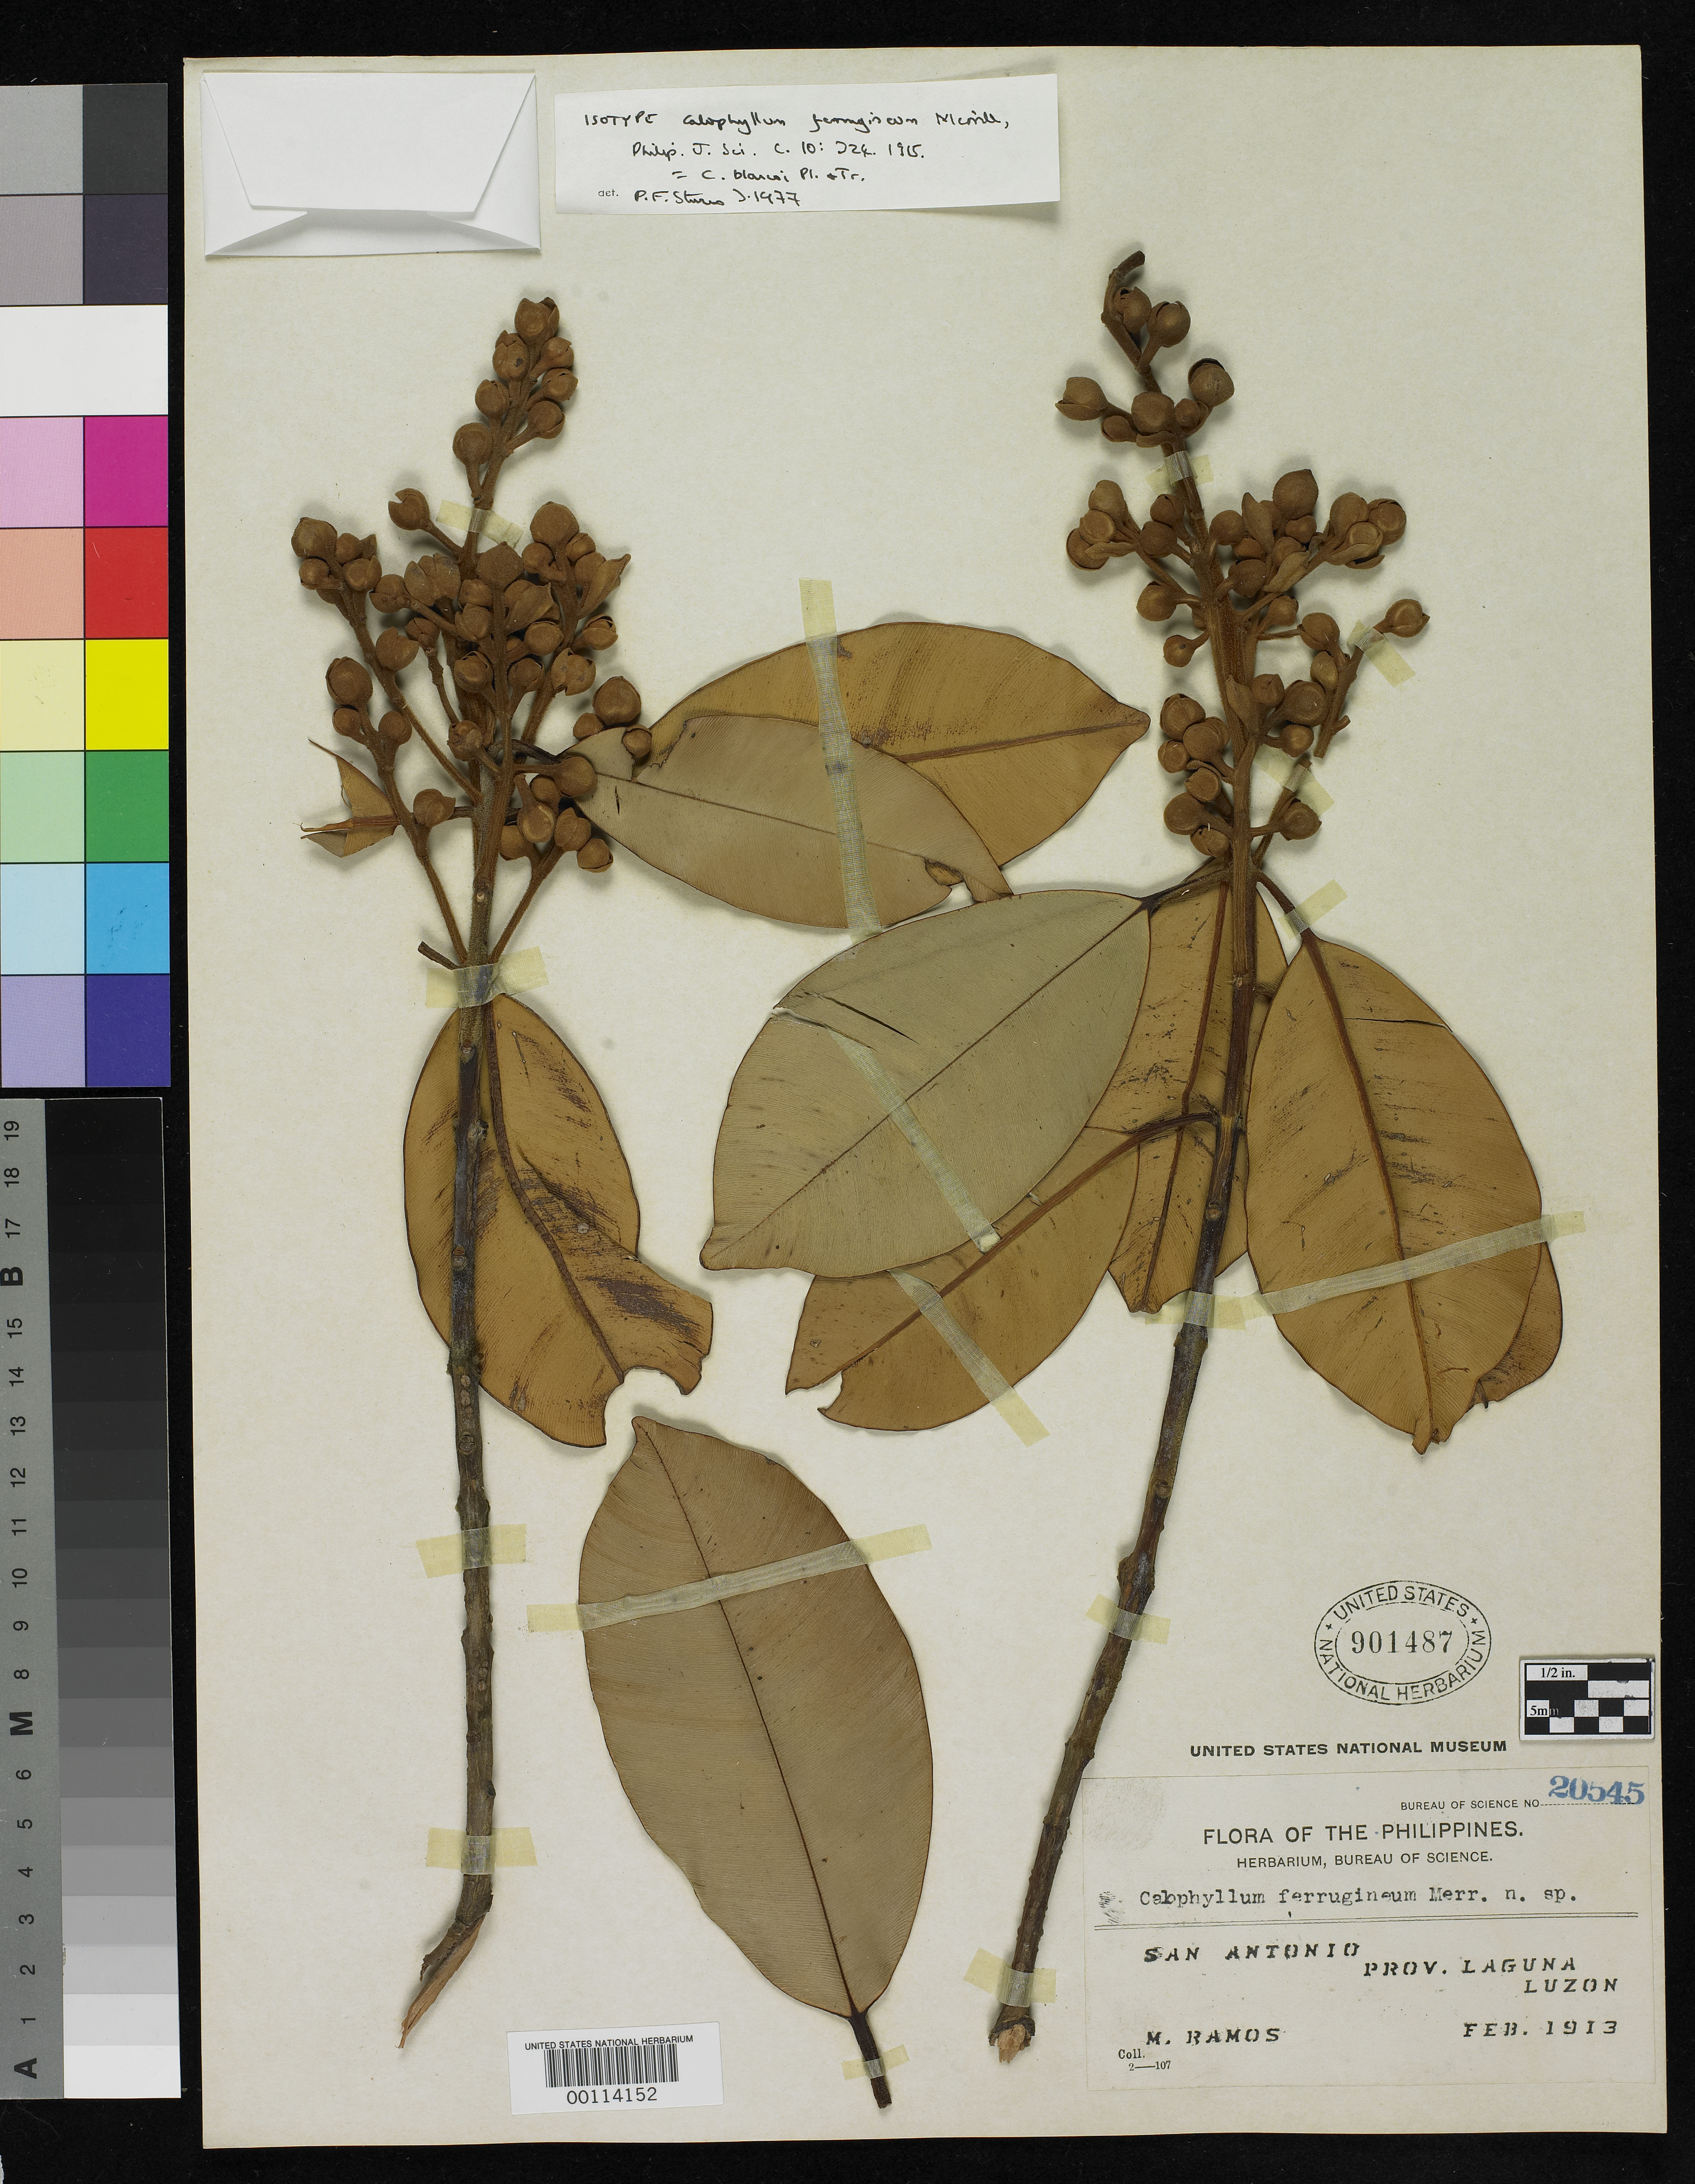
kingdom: Plantae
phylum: Tracheophyta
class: Magnoliopsida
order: Malpighiales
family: Calophyllaceae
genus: Calophyllum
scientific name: Calophyllum ferrugineum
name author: Merr.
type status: Isotype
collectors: M. Ramos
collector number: Bur. Sci. 20545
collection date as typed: Feb 1913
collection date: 1913-02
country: Philippines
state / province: Calabarzon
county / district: Laguna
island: Luzon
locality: San Antonio.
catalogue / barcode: US 901487